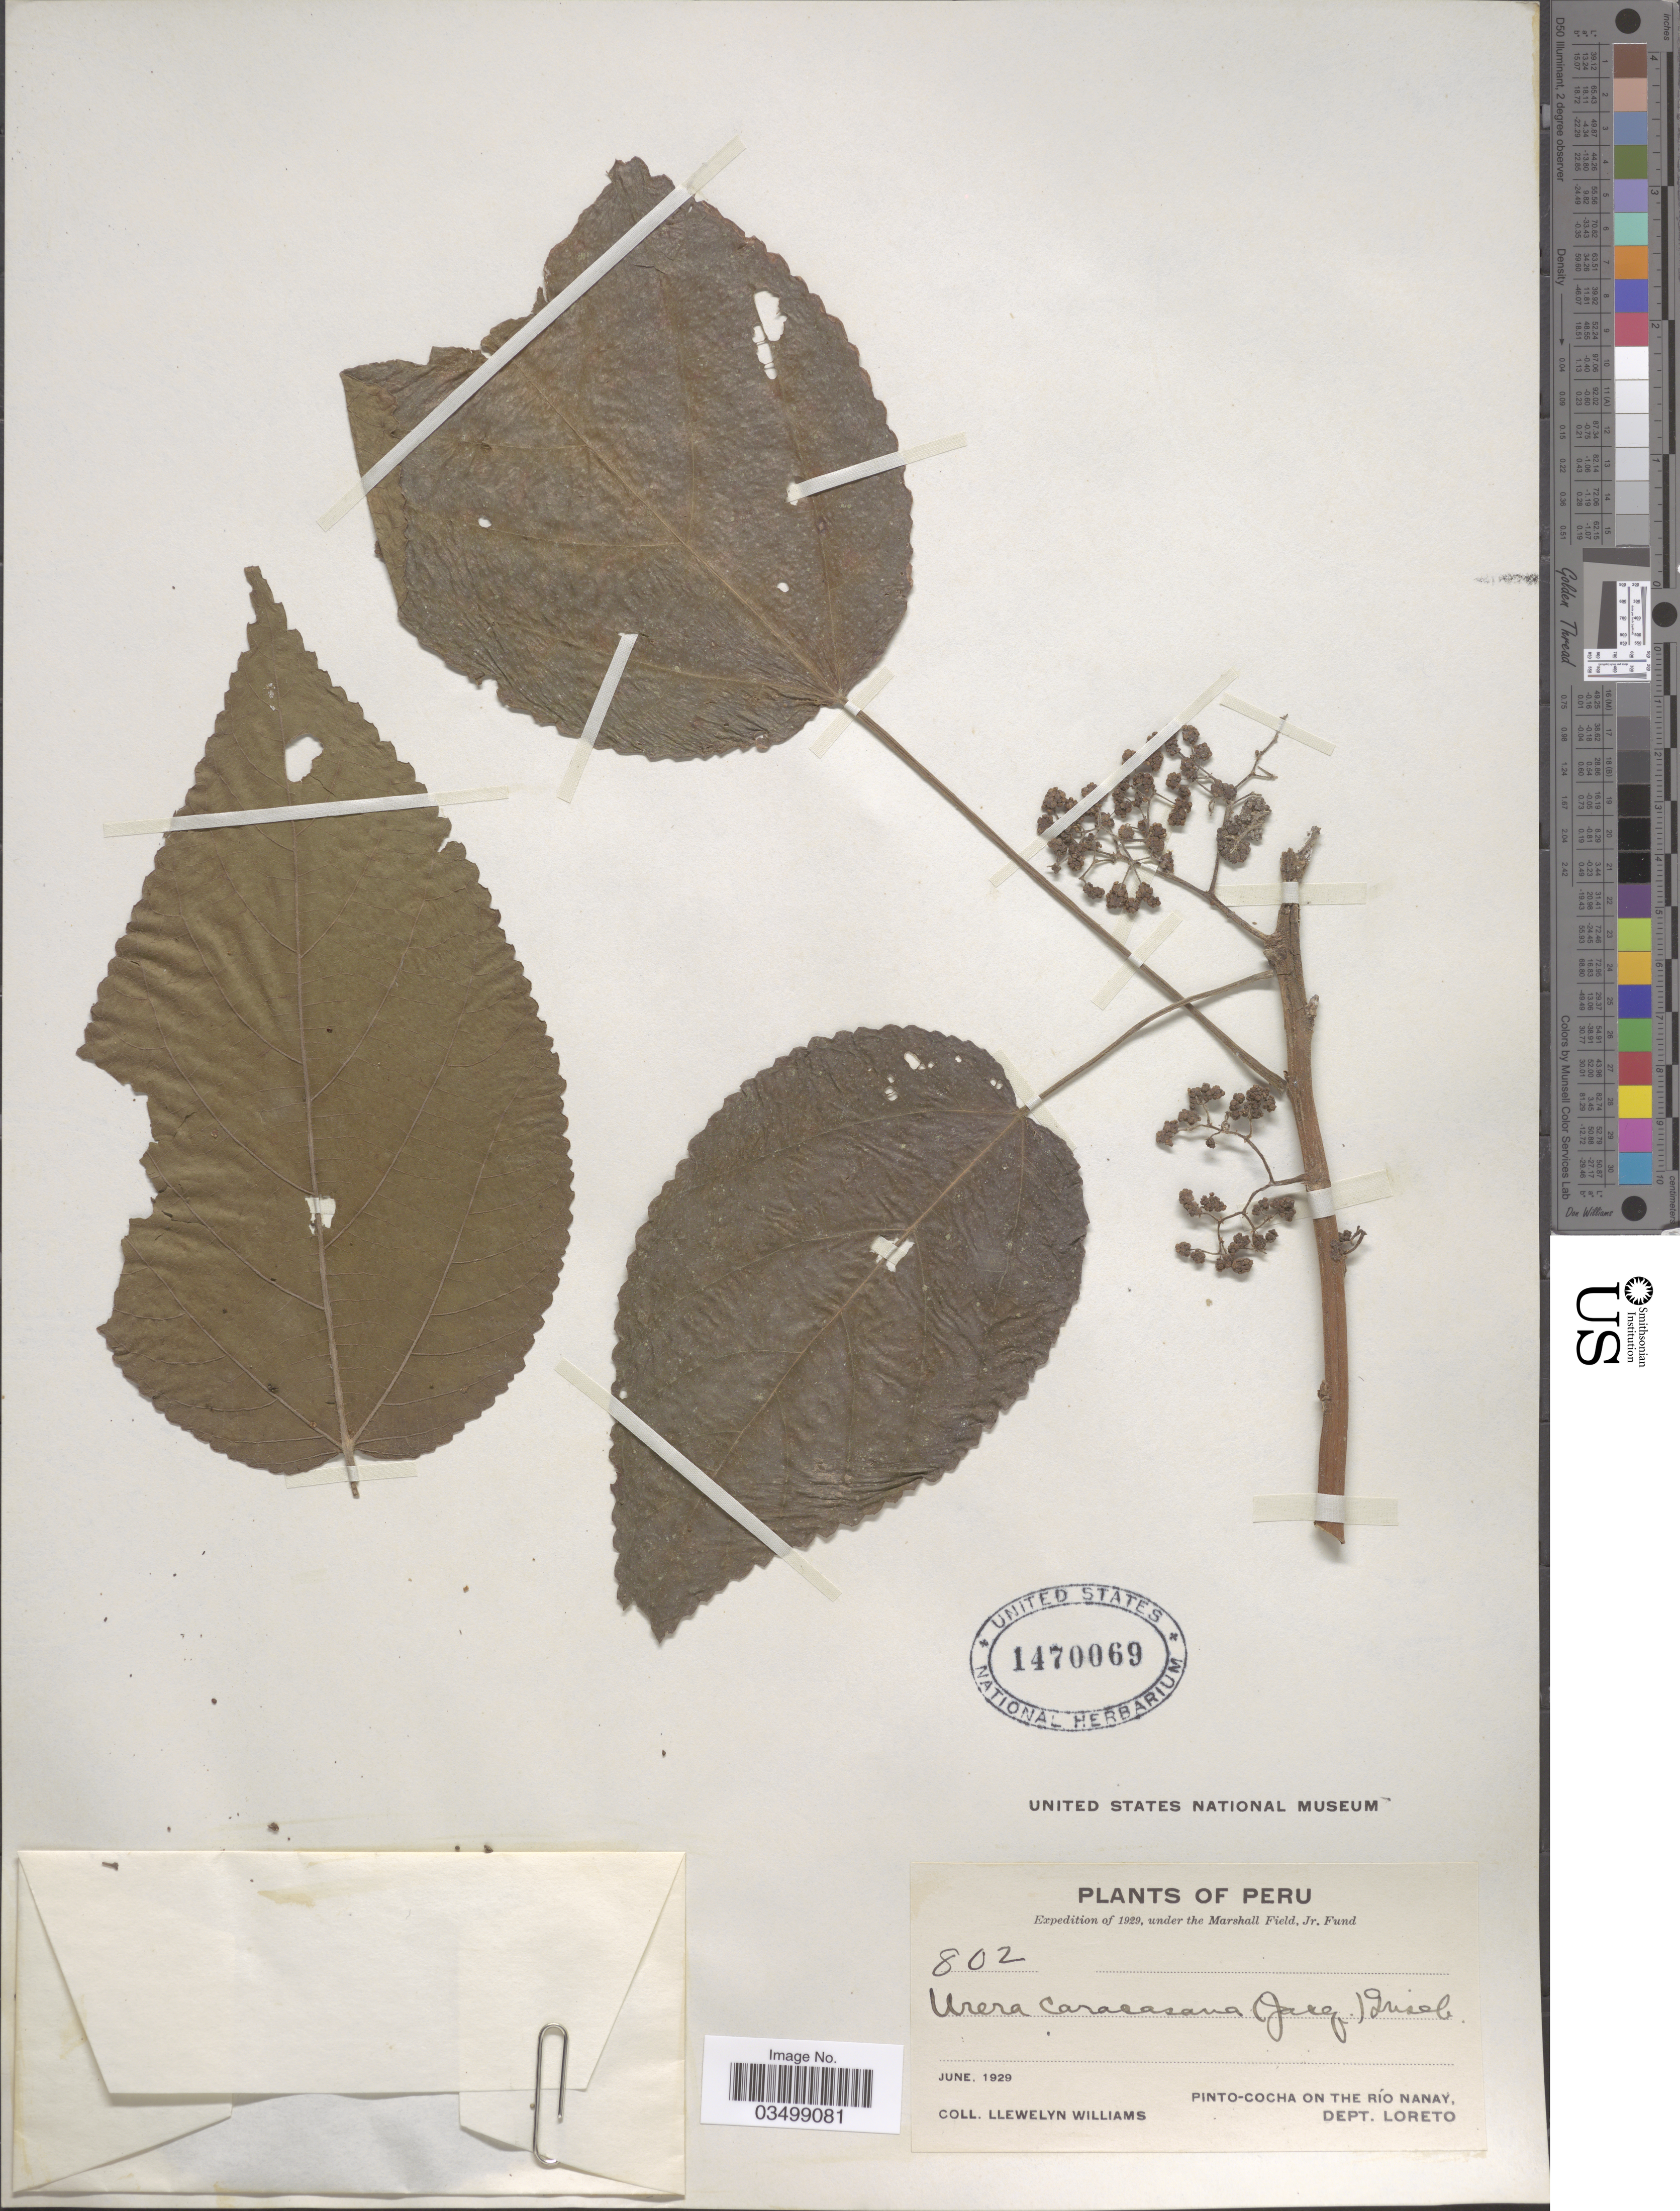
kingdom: Plantae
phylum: Tracheophyta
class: Magnoliopsida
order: Rosales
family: Urticaceae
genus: Urera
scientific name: Urera caracasana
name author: (Jacq.) Gaudich. ex Griseb.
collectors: Ll. Williams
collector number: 802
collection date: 1929-06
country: Peru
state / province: Loreto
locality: Pinto-Cocha on the Río Nanay, Dept. Loreto.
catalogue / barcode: US 1470069